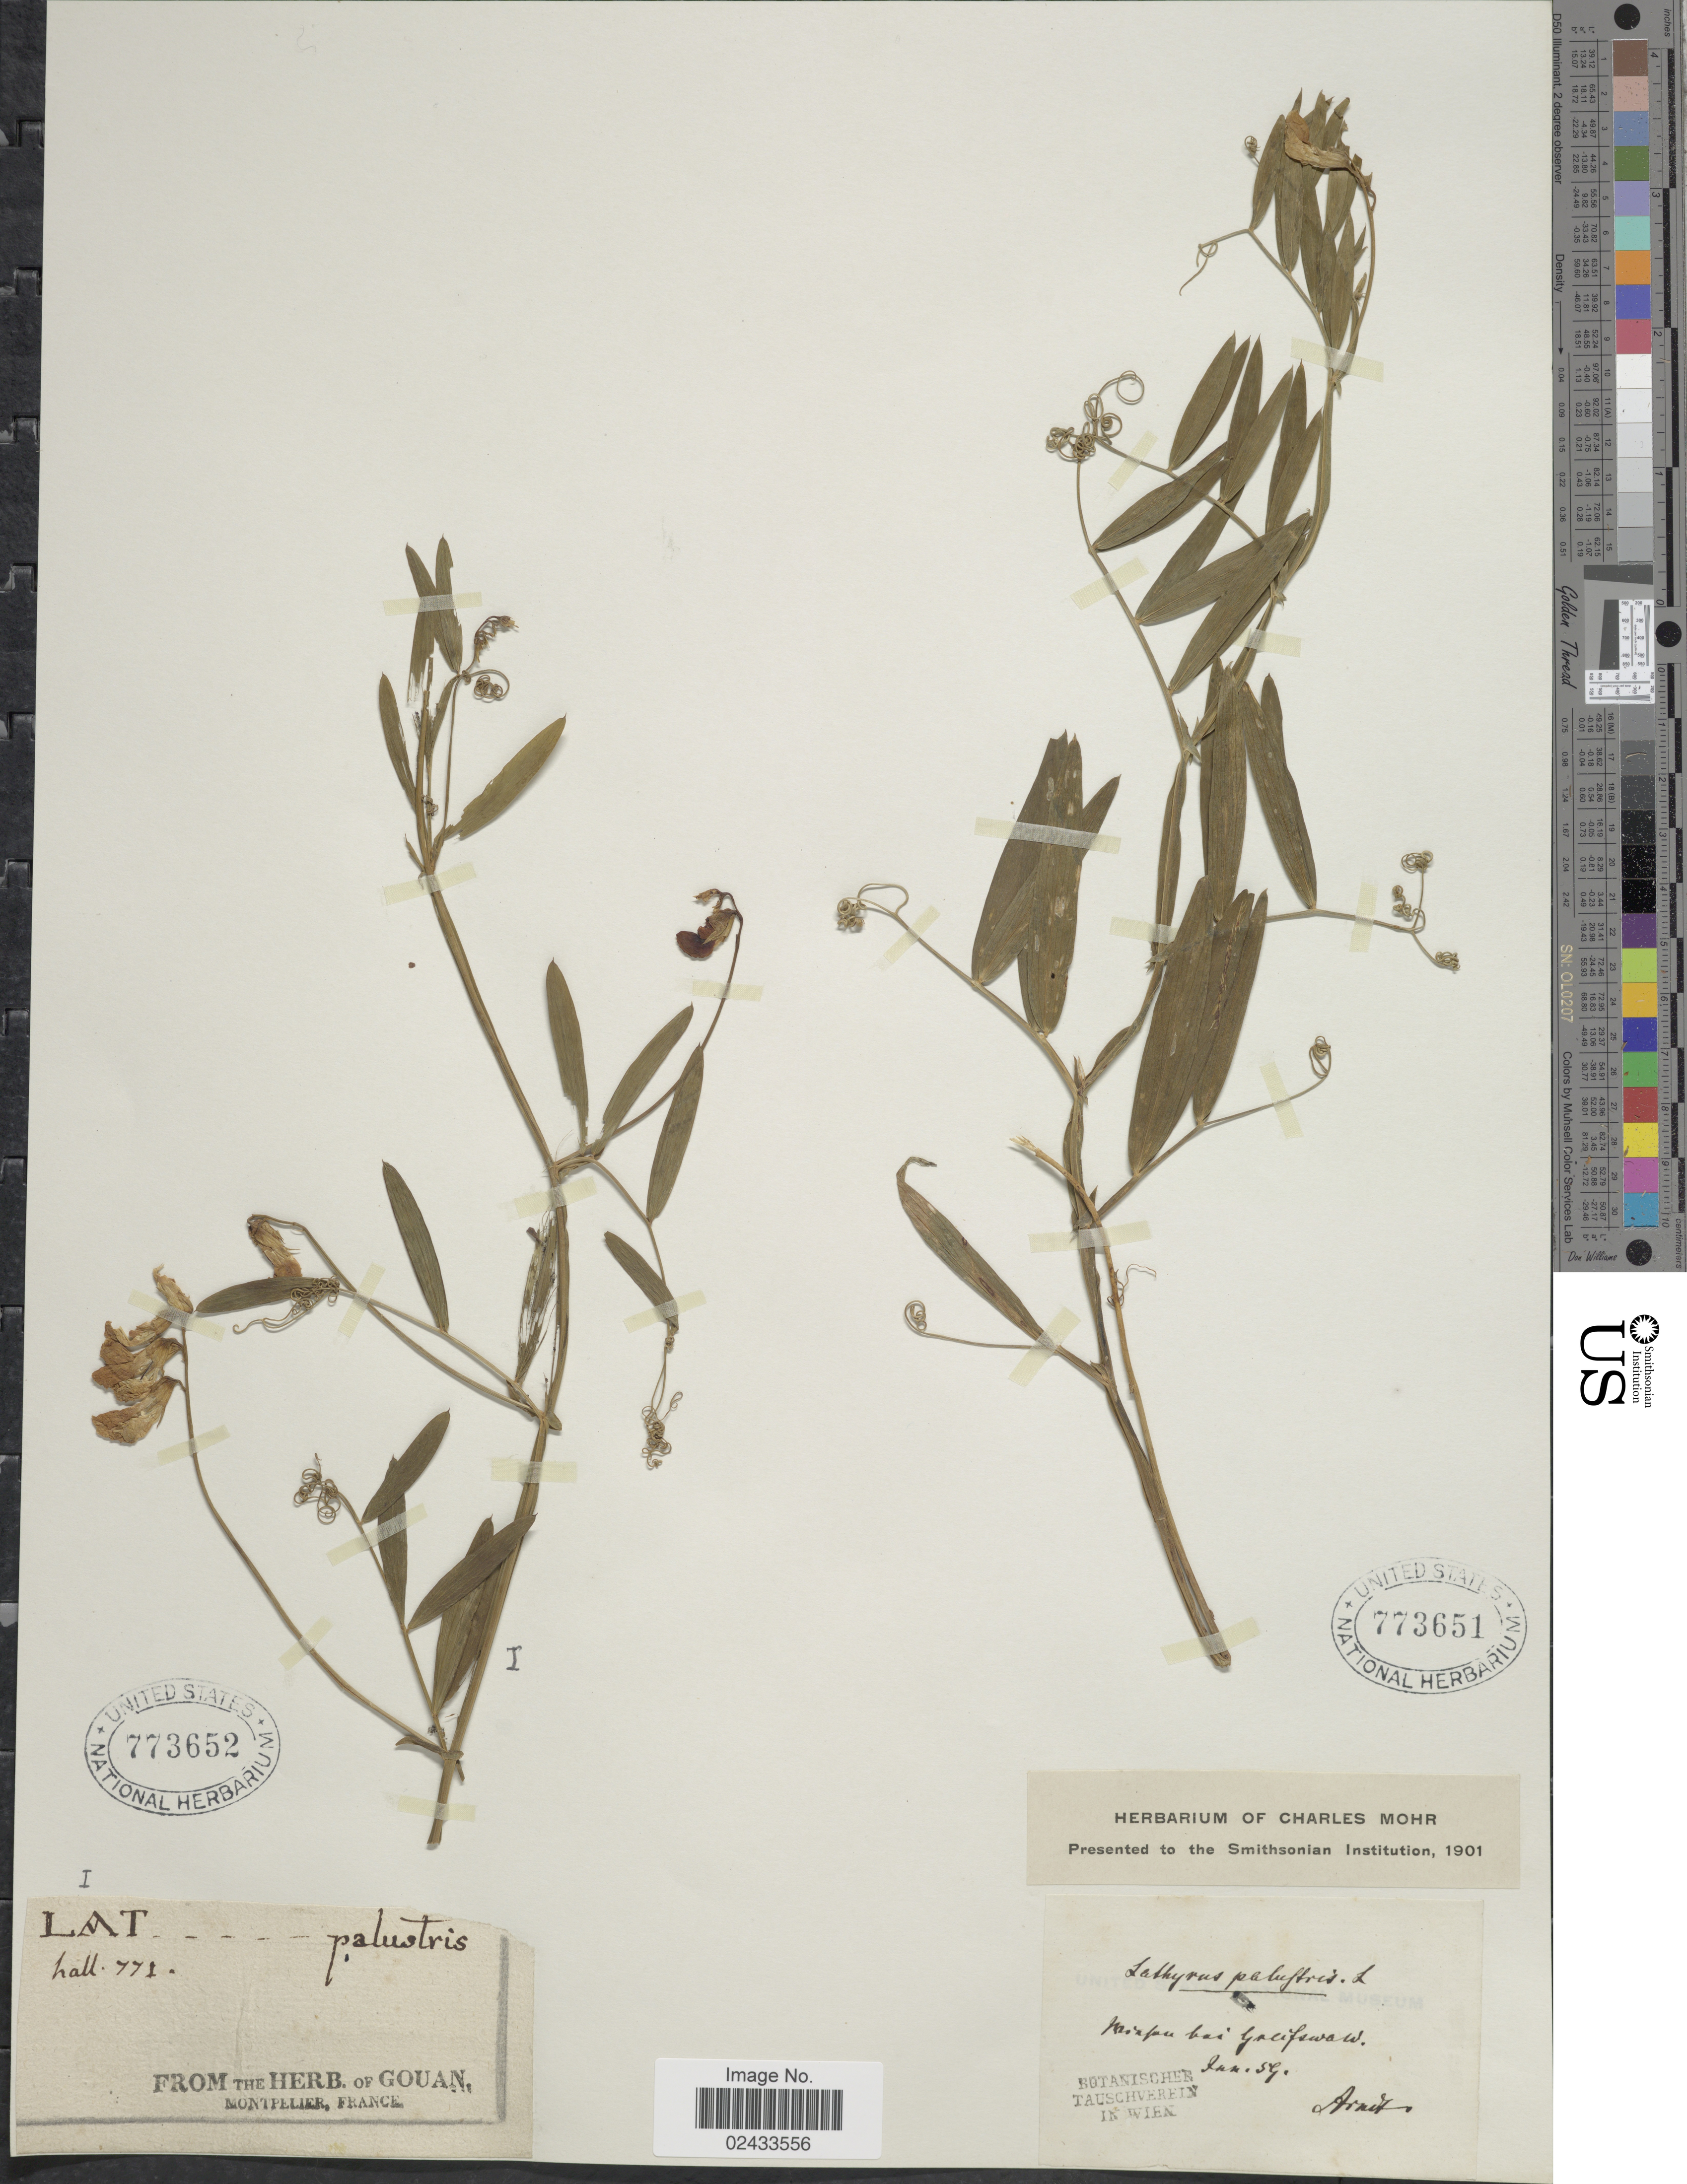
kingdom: Plantae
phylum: Tracheophyta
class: Magnoliopsida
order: Fabales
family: Fabaceae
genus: Lathyrus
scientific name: Lathyrus palustris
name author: L.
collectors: Arndt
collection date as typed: Transcribed d/m/y: /1/59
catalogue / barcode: US 773651